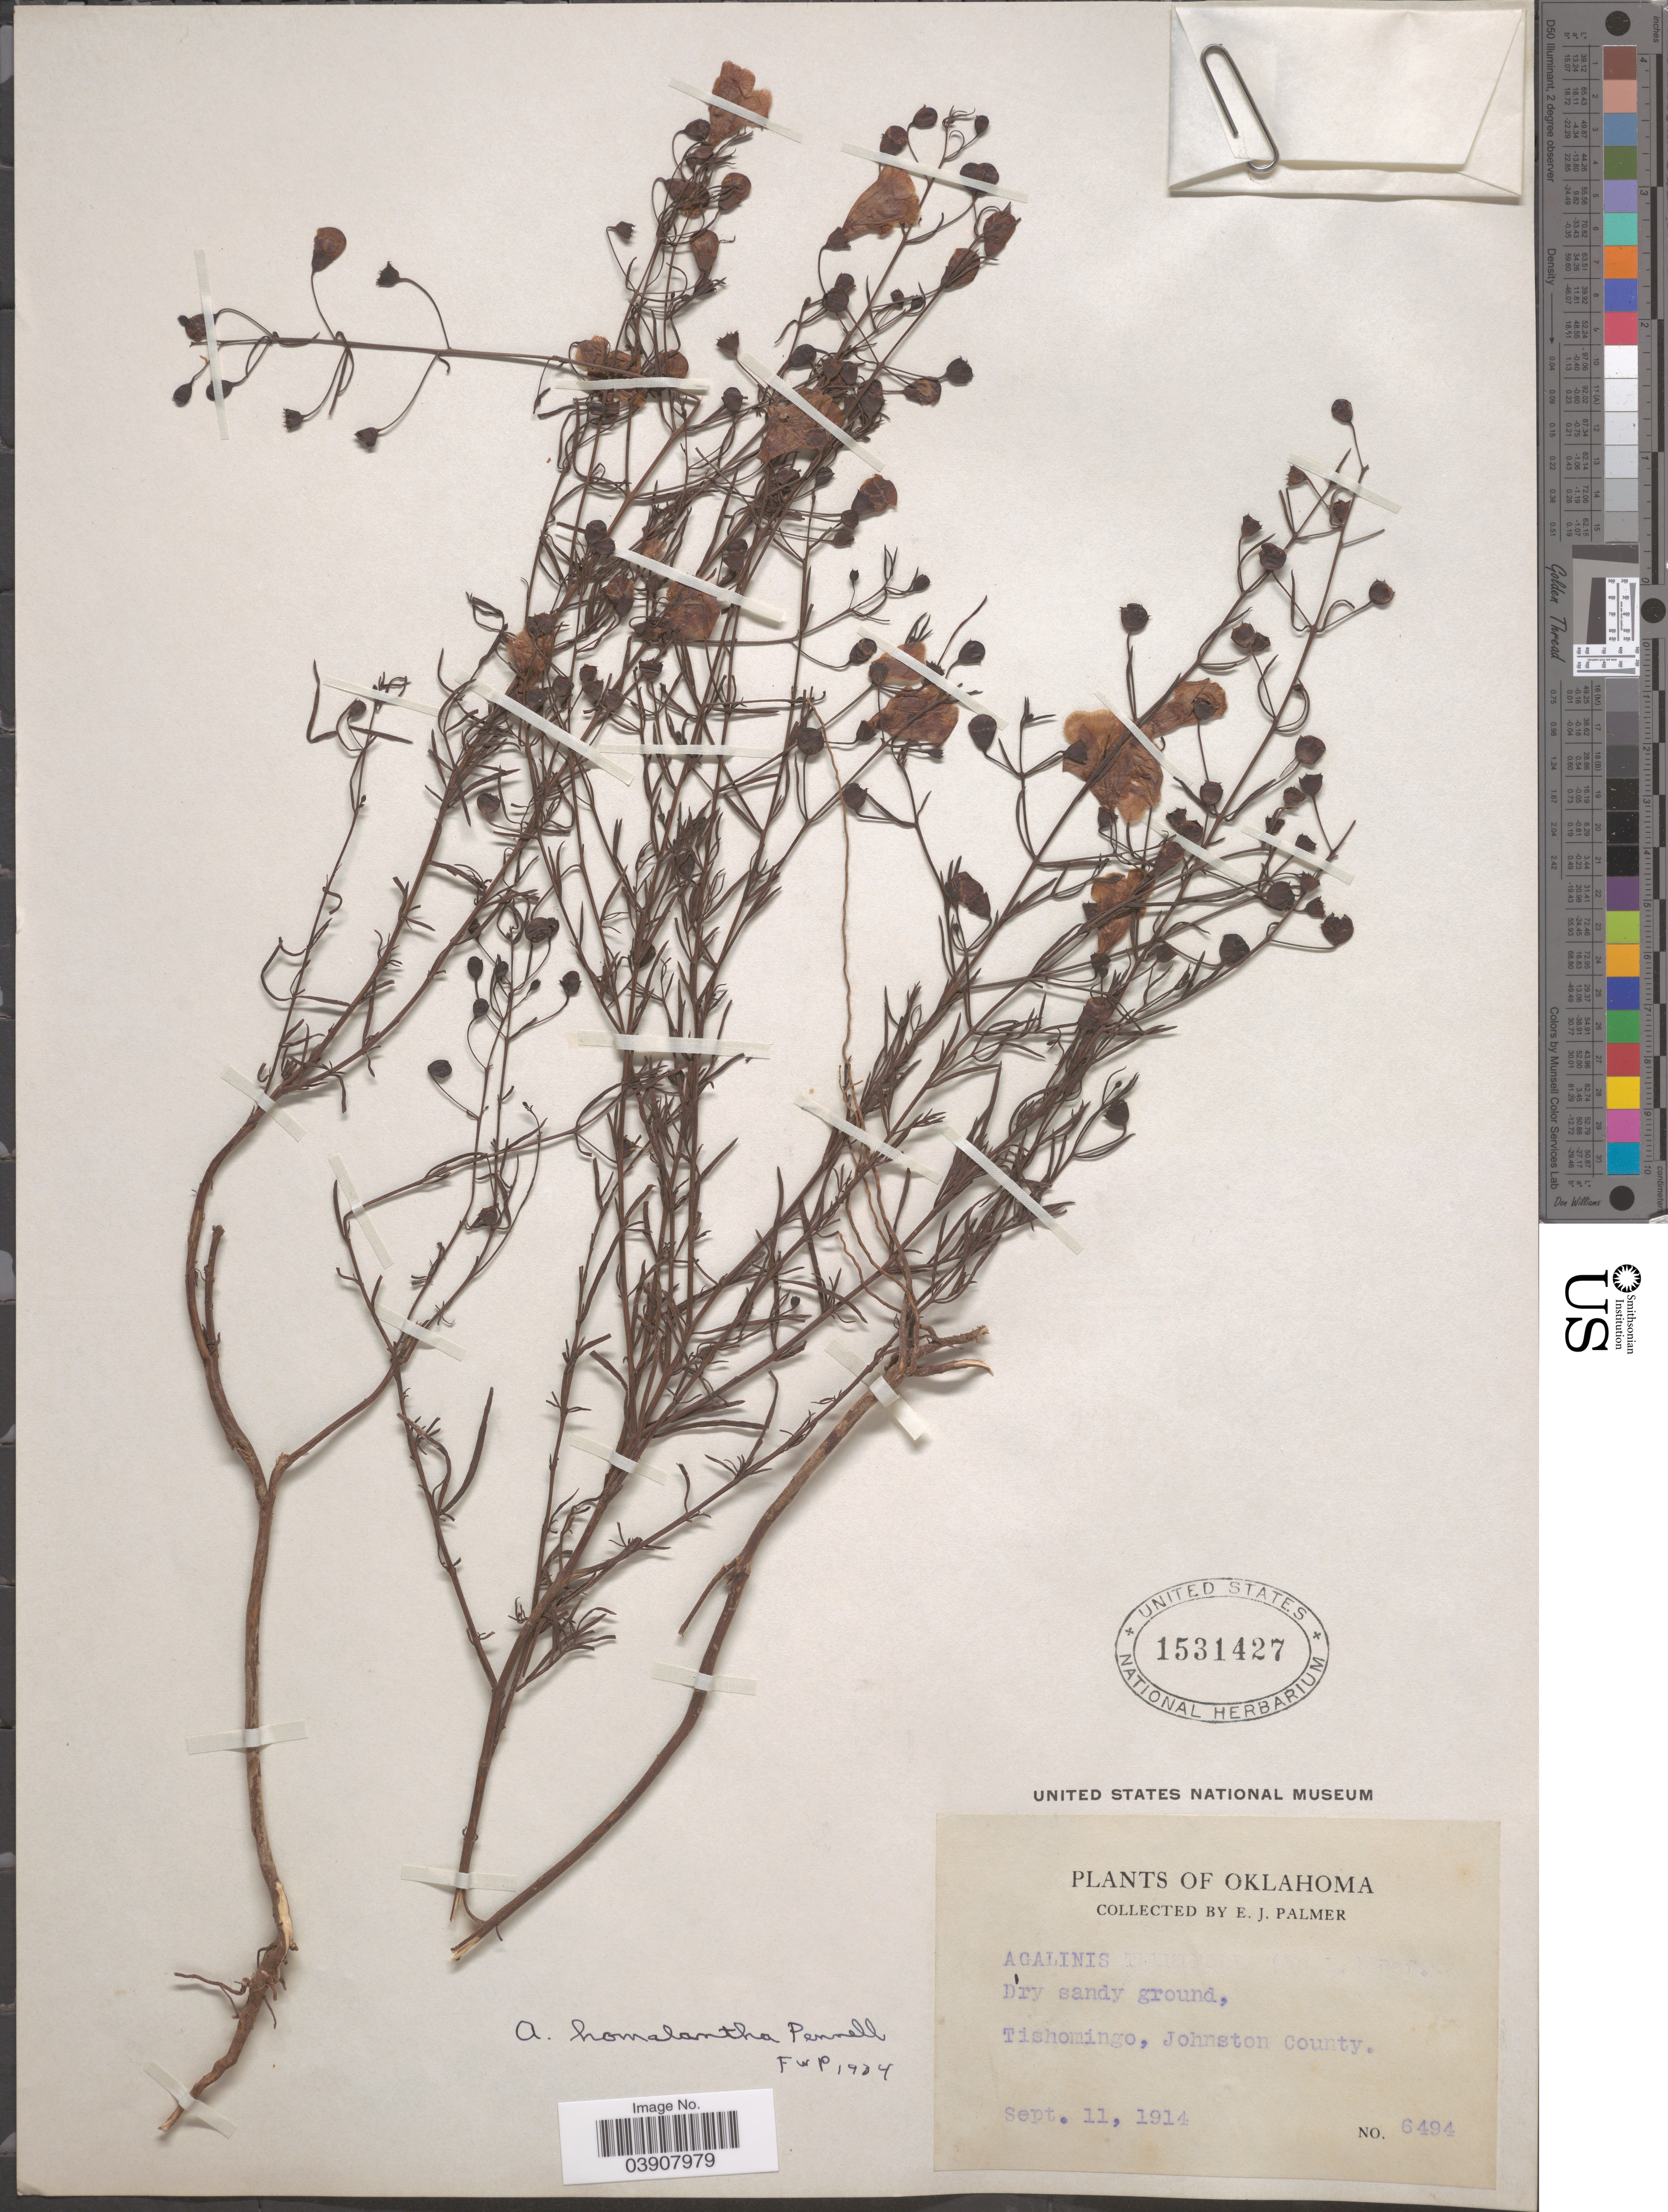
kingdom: Plantae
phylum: Tracheophyta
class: Magnoliopsida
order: Lamiales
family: Orobanchaceae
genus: Agalinis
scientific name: Agalinis homolantha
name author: Pennell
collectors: E. J. Palmer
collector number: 6494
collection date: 1914-09-11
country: United States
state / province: Oklahoma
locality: Tishomingo, Johnston County.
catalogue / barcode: US 1531427